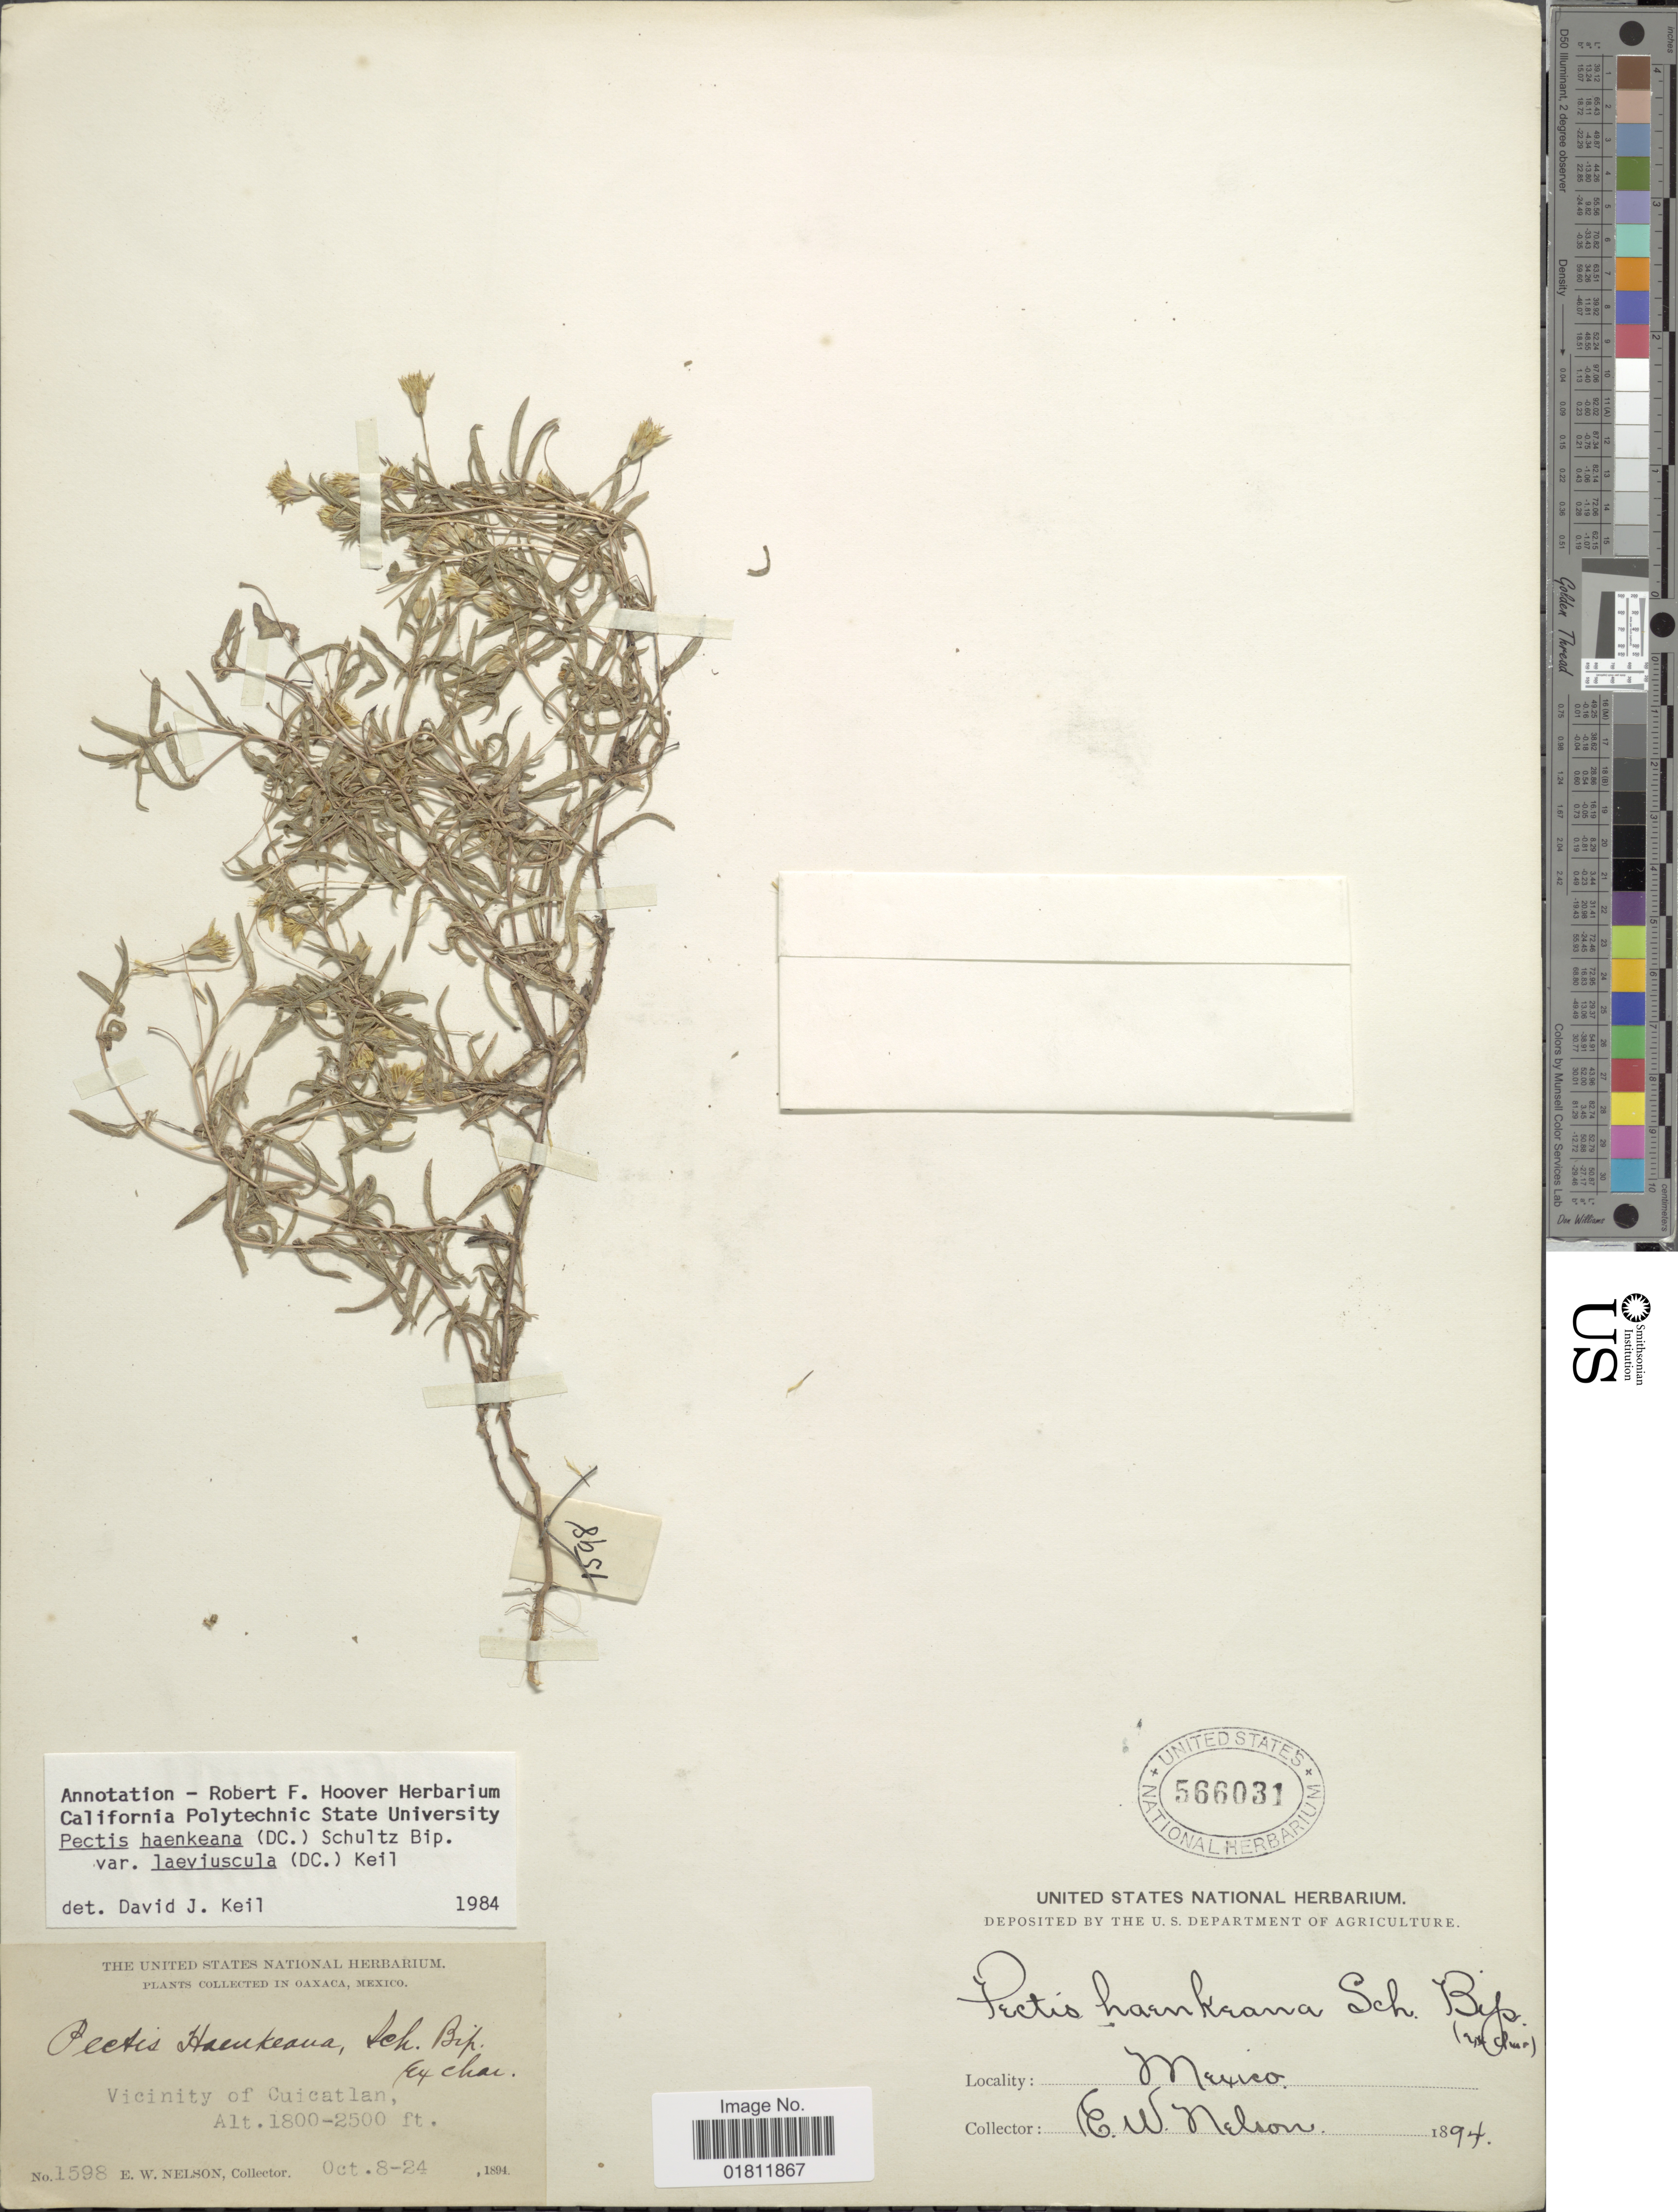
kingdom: Plantae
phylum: Tracheophyta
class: Magnoliopsida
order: Asterales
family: Asteraceae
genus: Pectis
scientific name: Pectis haenkeana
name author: (DC.) Sch. Bip.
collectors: E. W. Nelson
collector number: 1598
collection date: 1894-10-08/1894-10-24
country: Mexico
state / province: Oaxaca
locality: Oaxaca, Mexico. Vicinity of Cuicatlan. Mexico.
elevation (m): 549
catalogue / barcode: US 566031